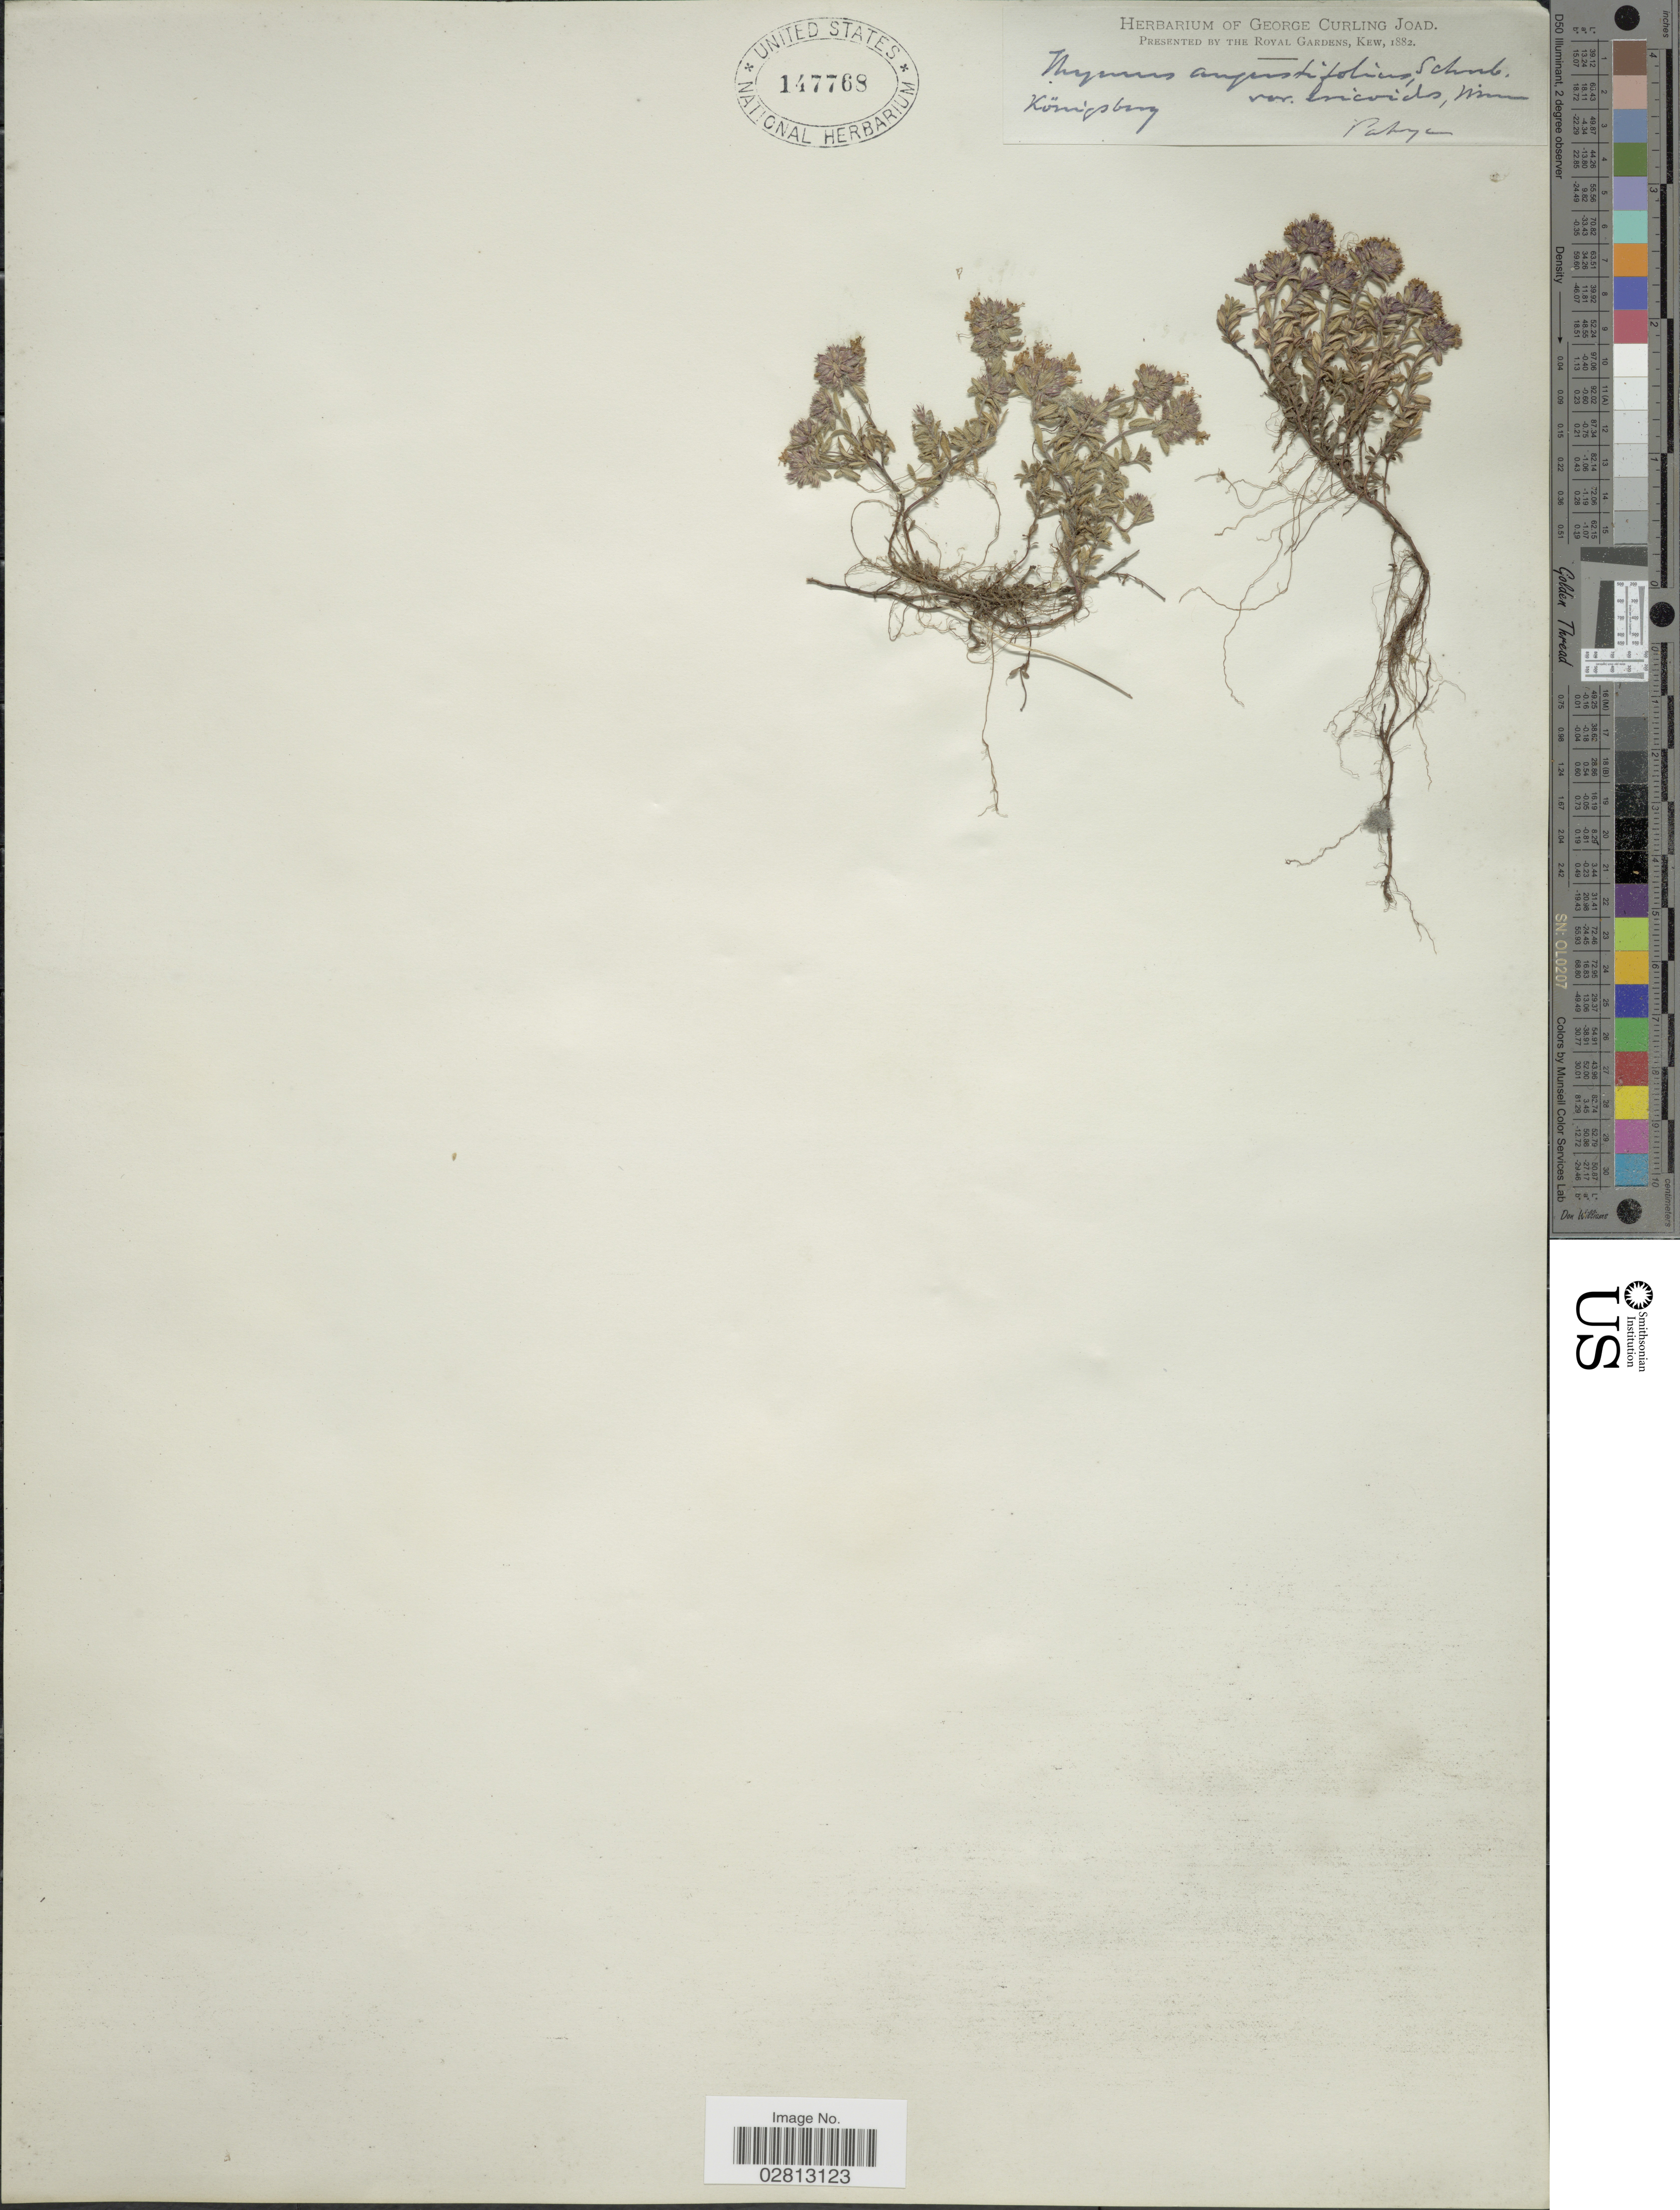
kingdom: Plantae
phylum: Tracheophyta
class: Magnoliopsida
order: Lamiales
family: Lamiaceae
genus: Thymus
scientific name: Thymus angustifolius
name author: Pers.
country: Russian Federation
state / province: Kaliningrad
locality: Königsberg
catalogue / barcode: US 147768